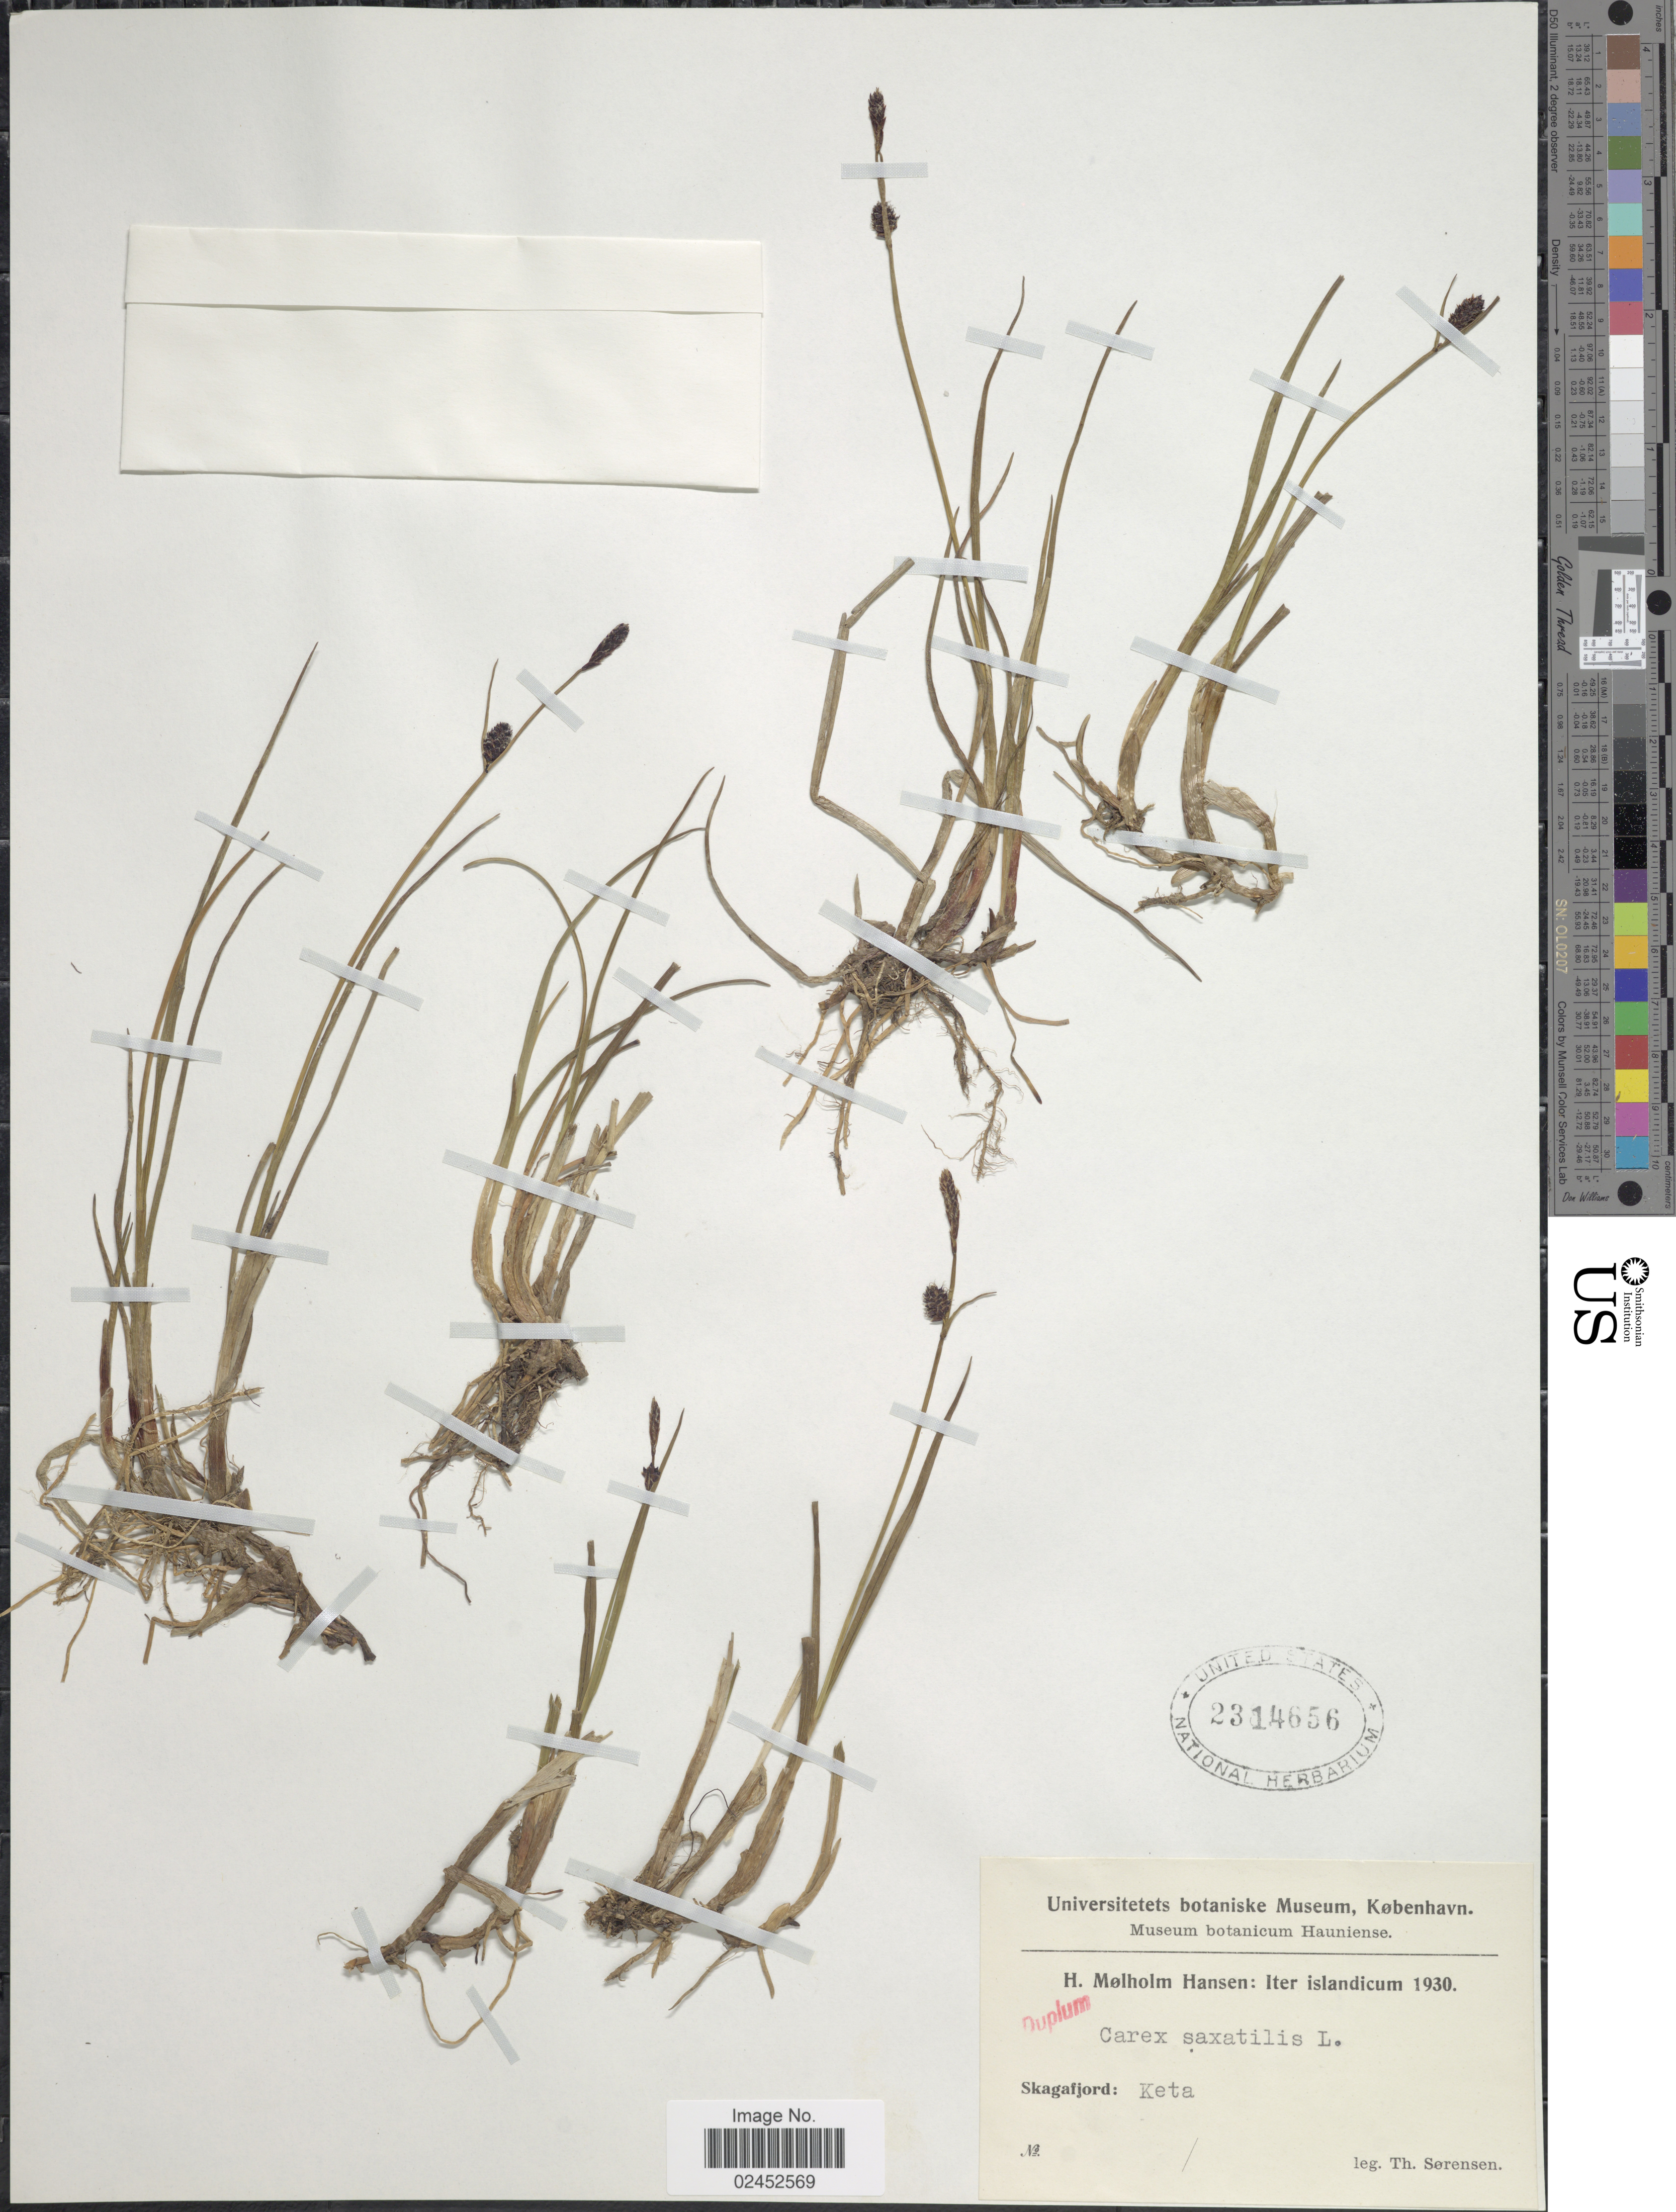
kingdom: Plantae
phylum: Tracheophyta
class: Liliopsida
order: Poales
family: Cyperaceae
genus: Carex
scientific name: Carex saxatilis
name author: L.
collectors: T. Sorensen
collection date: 1930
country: Iceland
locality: Iter islandicum, Skagafjord: Keta.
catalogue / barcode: US 2314656